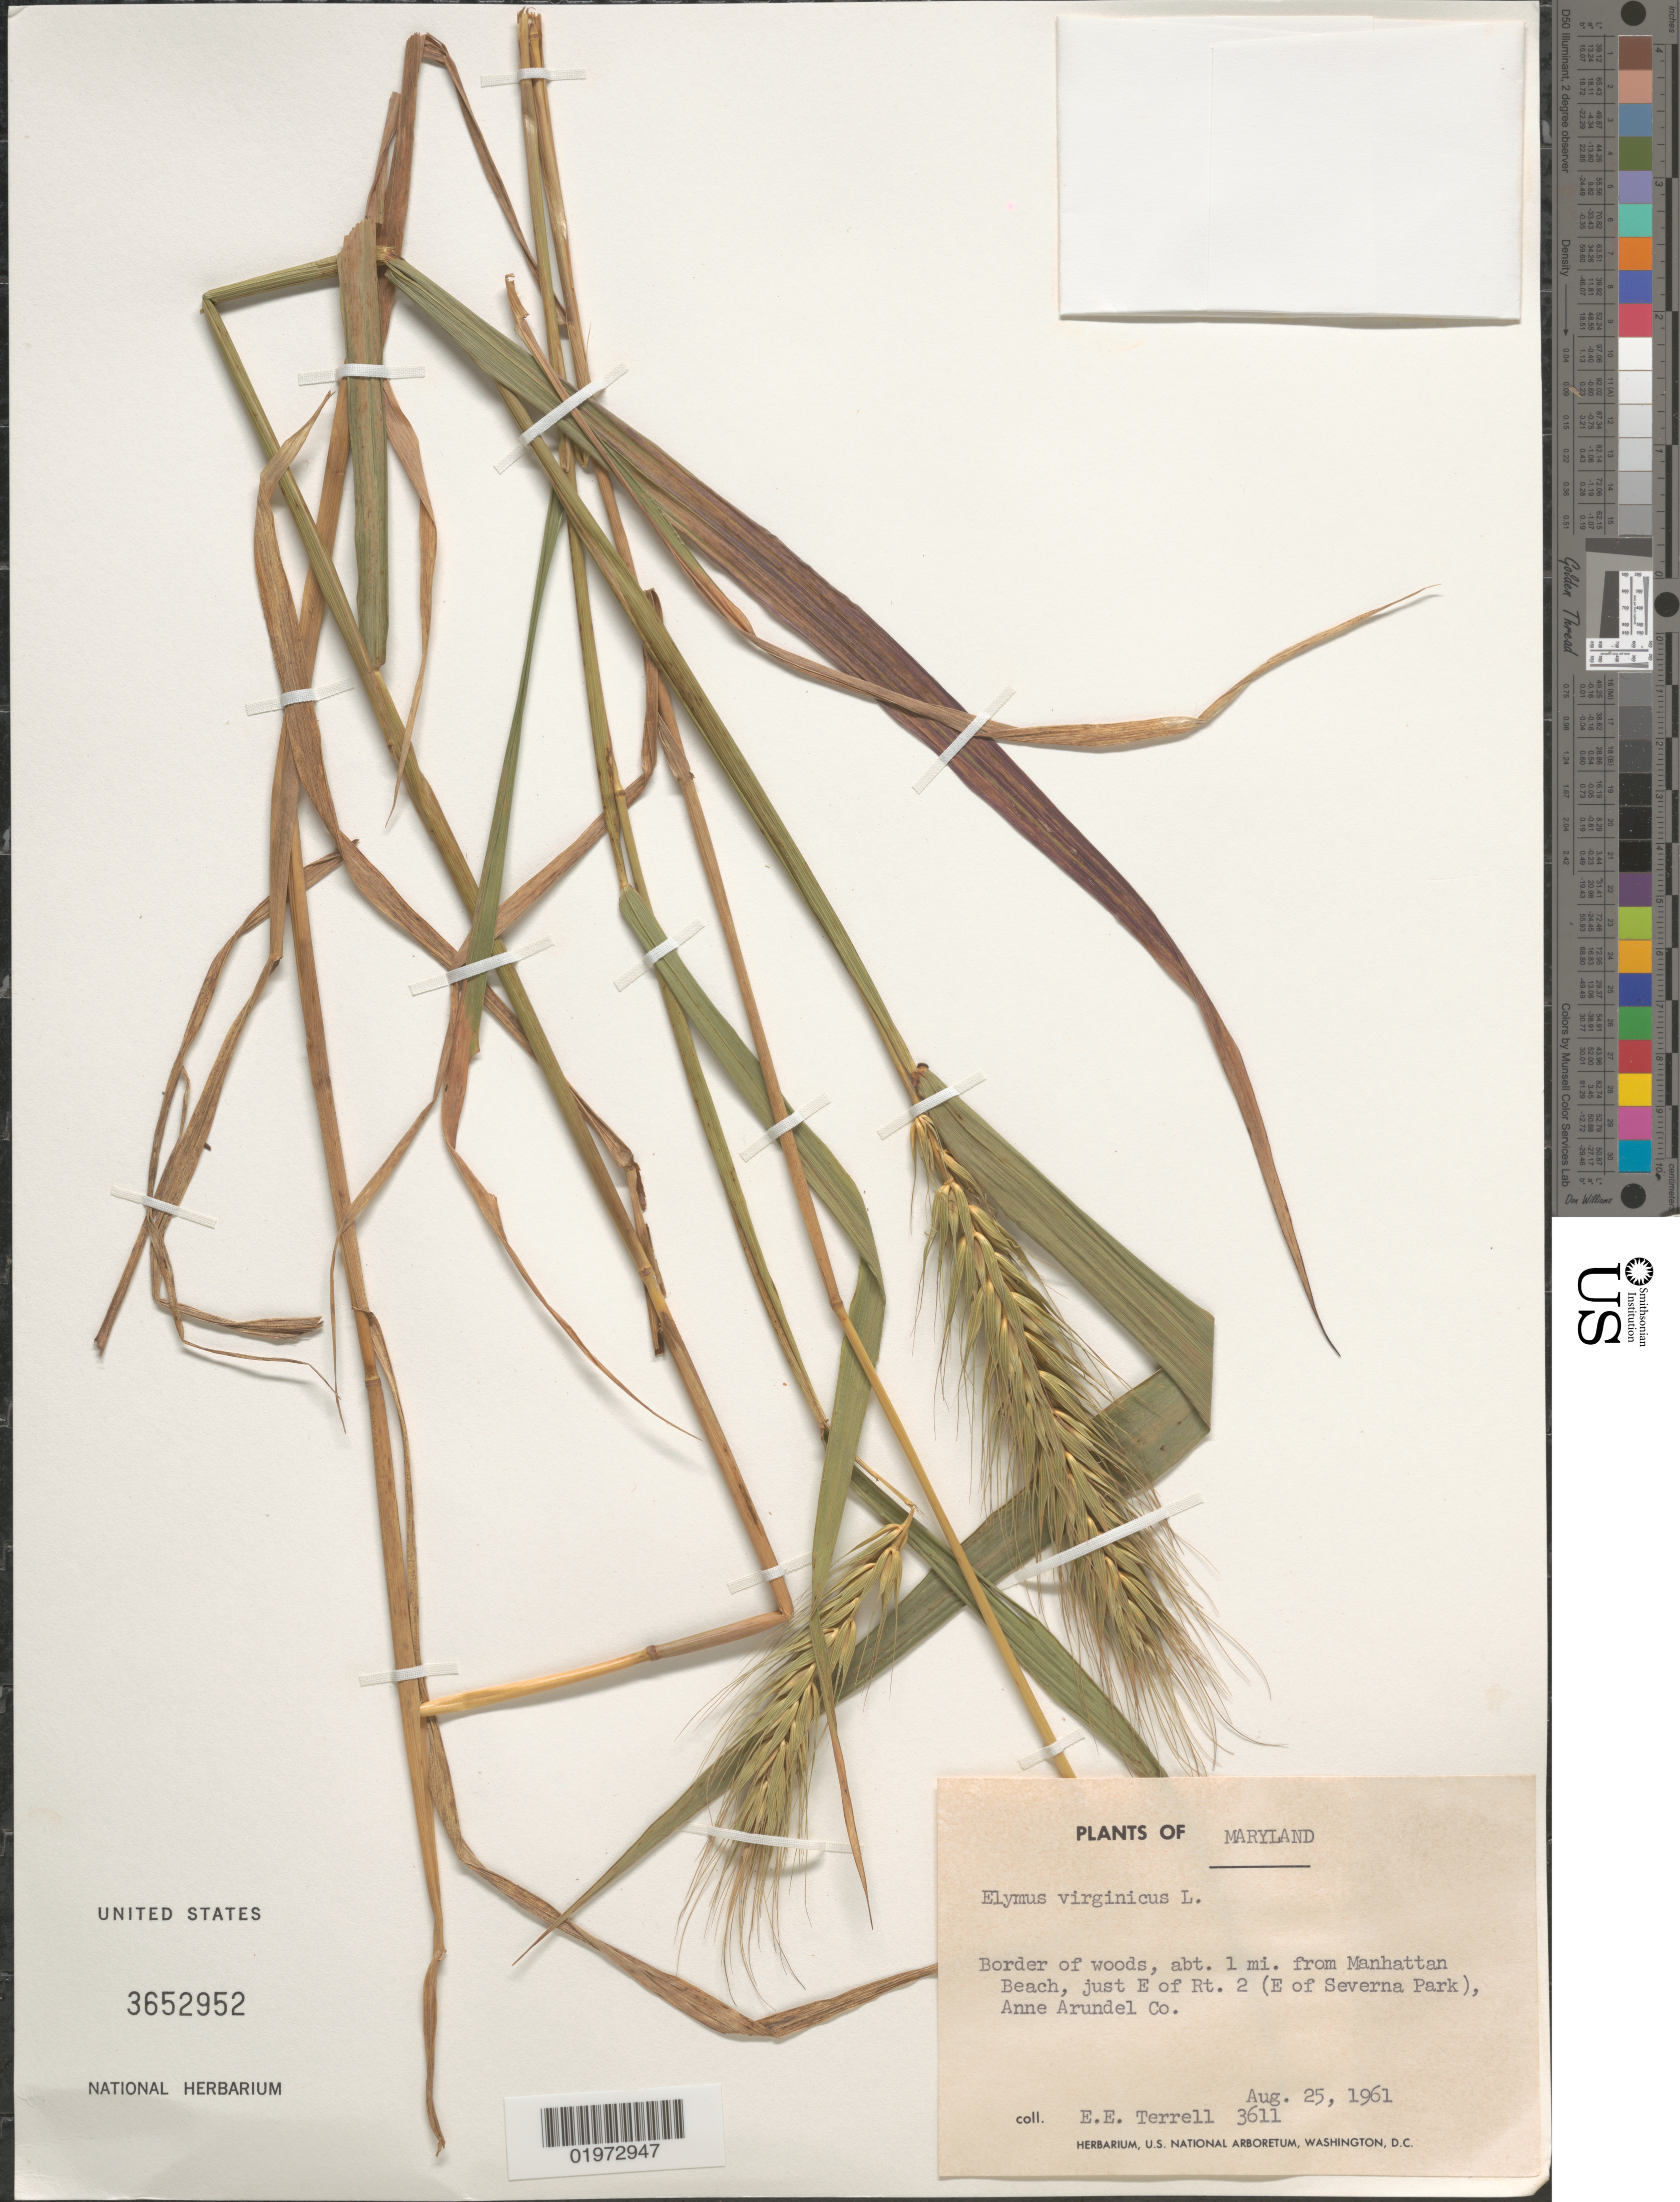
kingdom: Plantae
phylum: Tracheophyta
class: Liliopsida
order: Poales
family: Poaceae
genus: Elymus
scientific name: Elymus virginicus var. halophilus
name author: L.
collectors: E. E. Terrell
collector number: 3611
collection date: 1961-08-25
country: United States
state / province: Maryland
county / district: Anne Arundel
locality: Border of woods, abt. 1 mi. from Manhattan Beach, just E of Rt. 2 (E of Severna Park), Anne Arundel Co.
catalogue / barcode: US 3652952